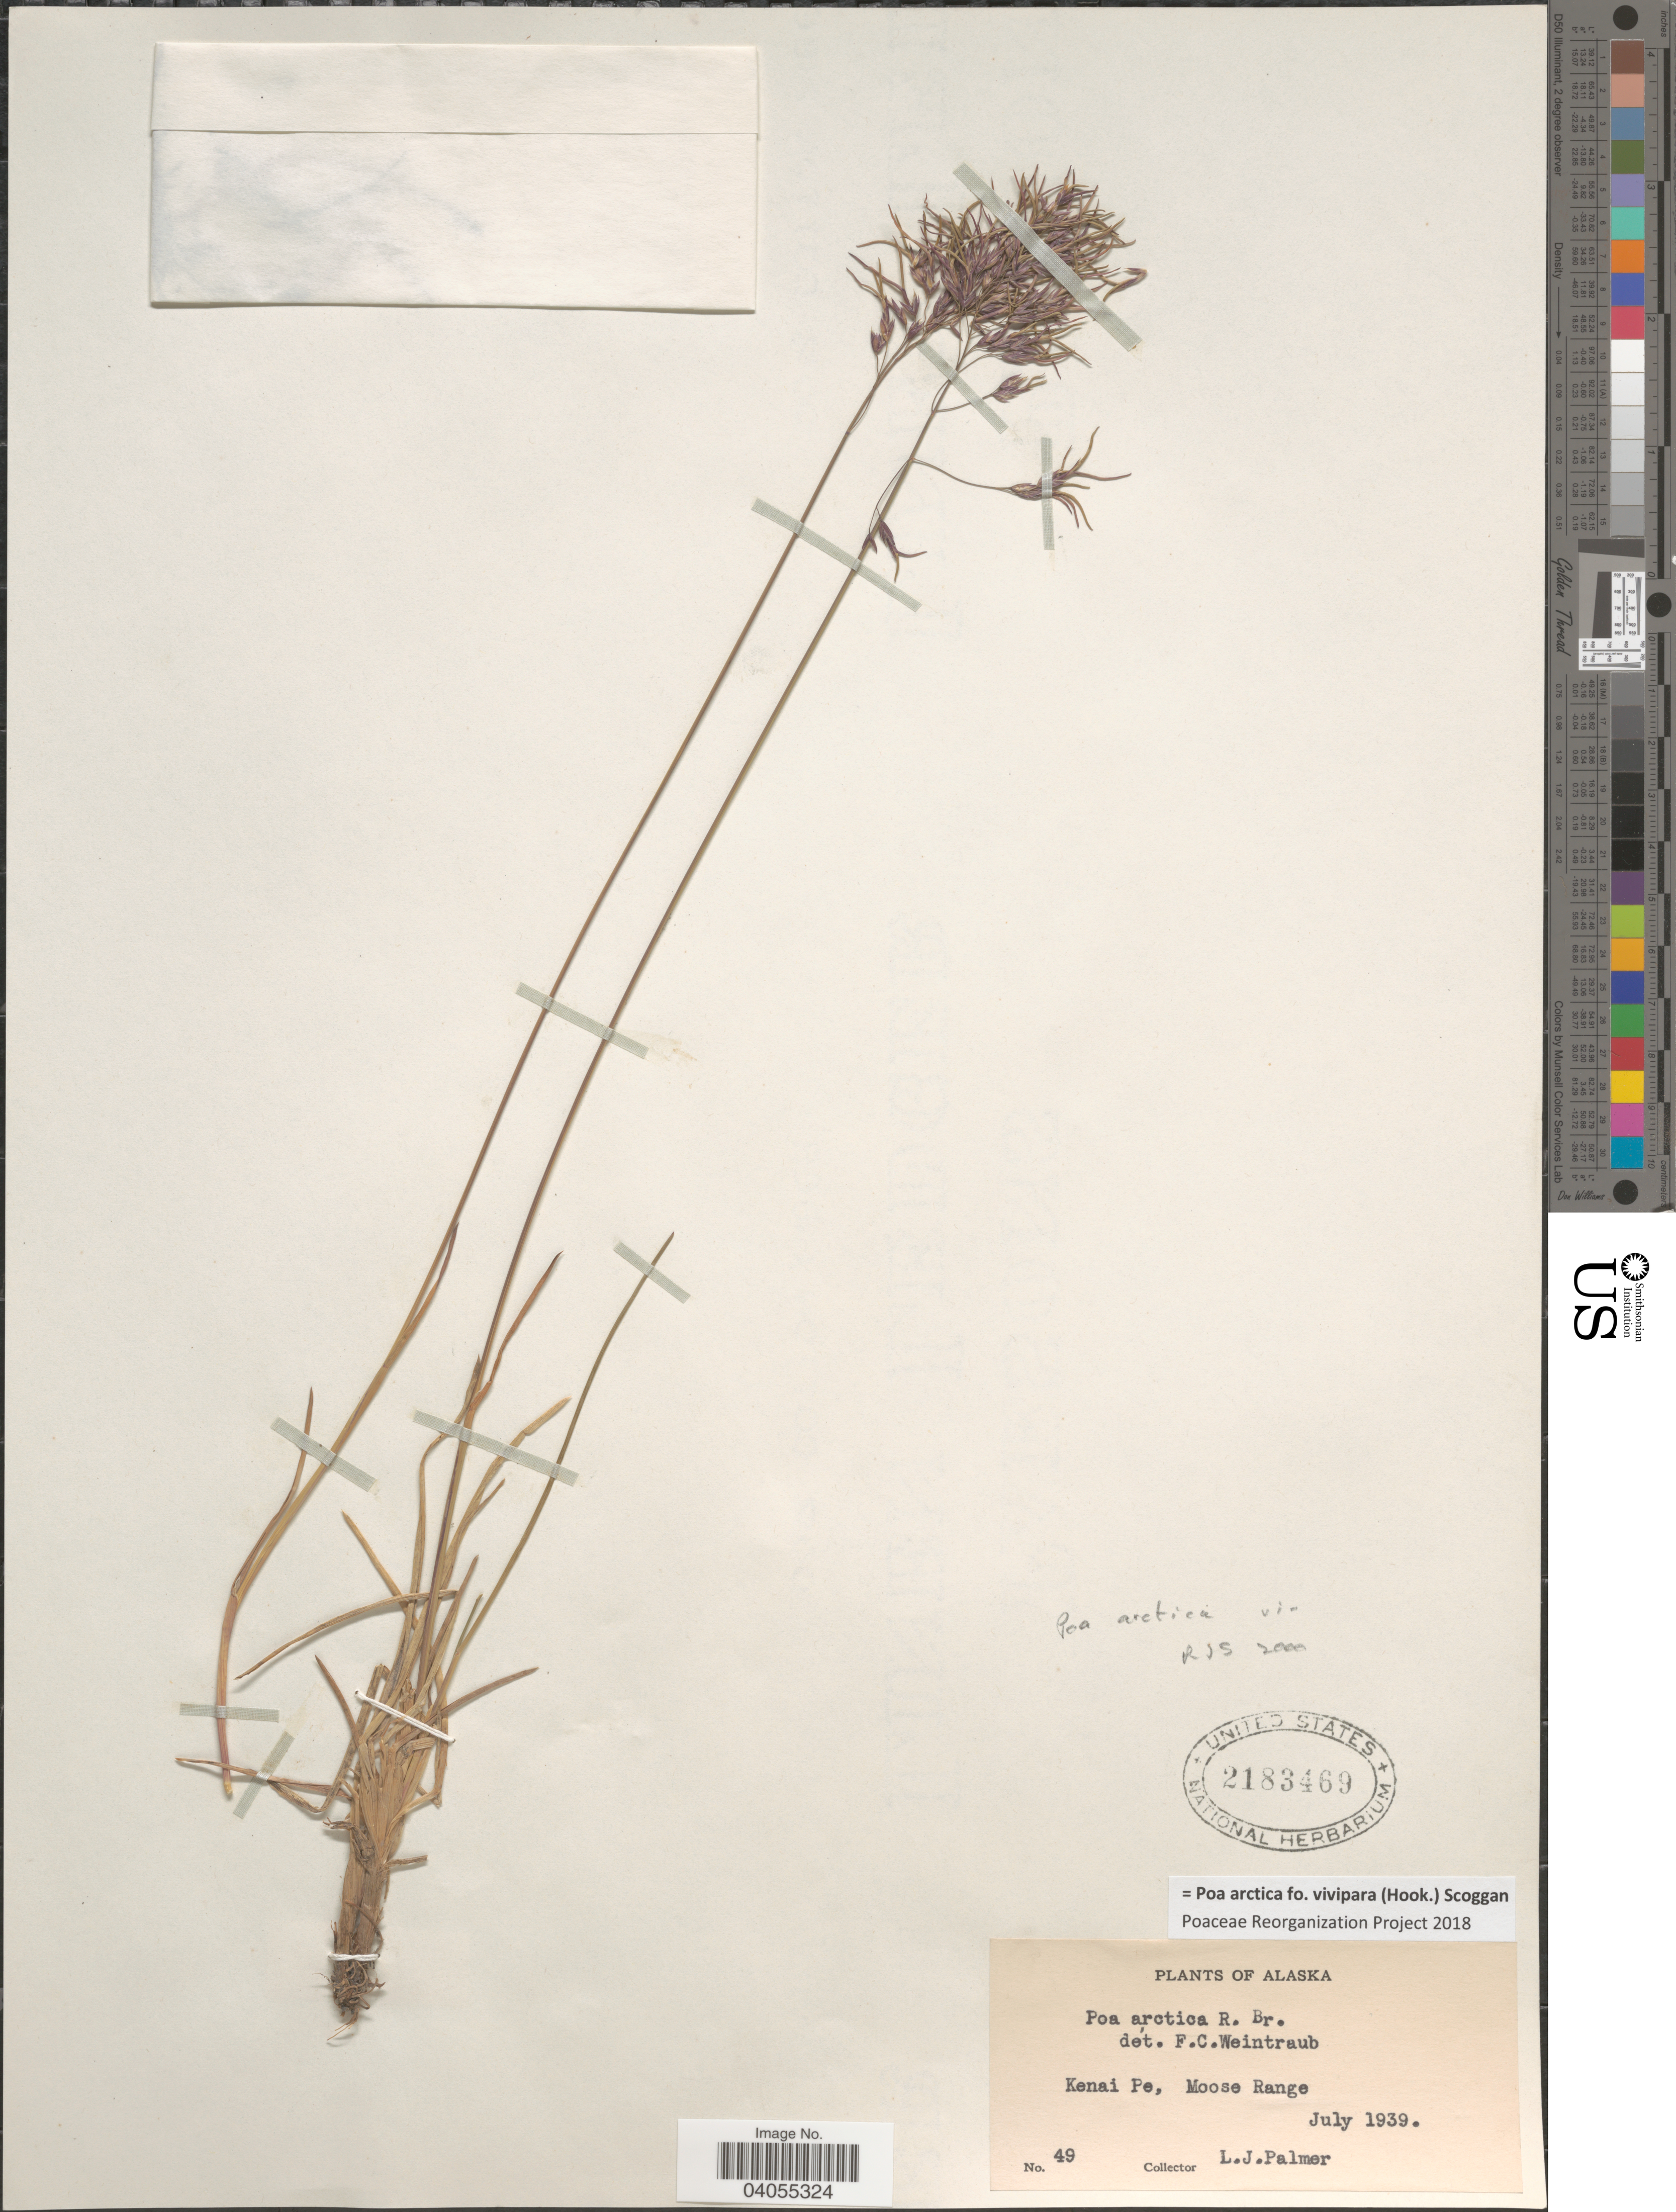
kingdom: Plantae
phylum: Tracheophyta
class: Liliopsida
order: Poales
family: Poaceae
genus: Poa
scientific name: Poa arctica f. vivipara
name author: (Hook.) Scoggan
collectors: L. J. Palmer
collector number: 49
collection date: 1939-07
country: United States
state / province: Alaska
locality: Kenai Pe, Moose Range.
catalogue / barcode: US 2183469